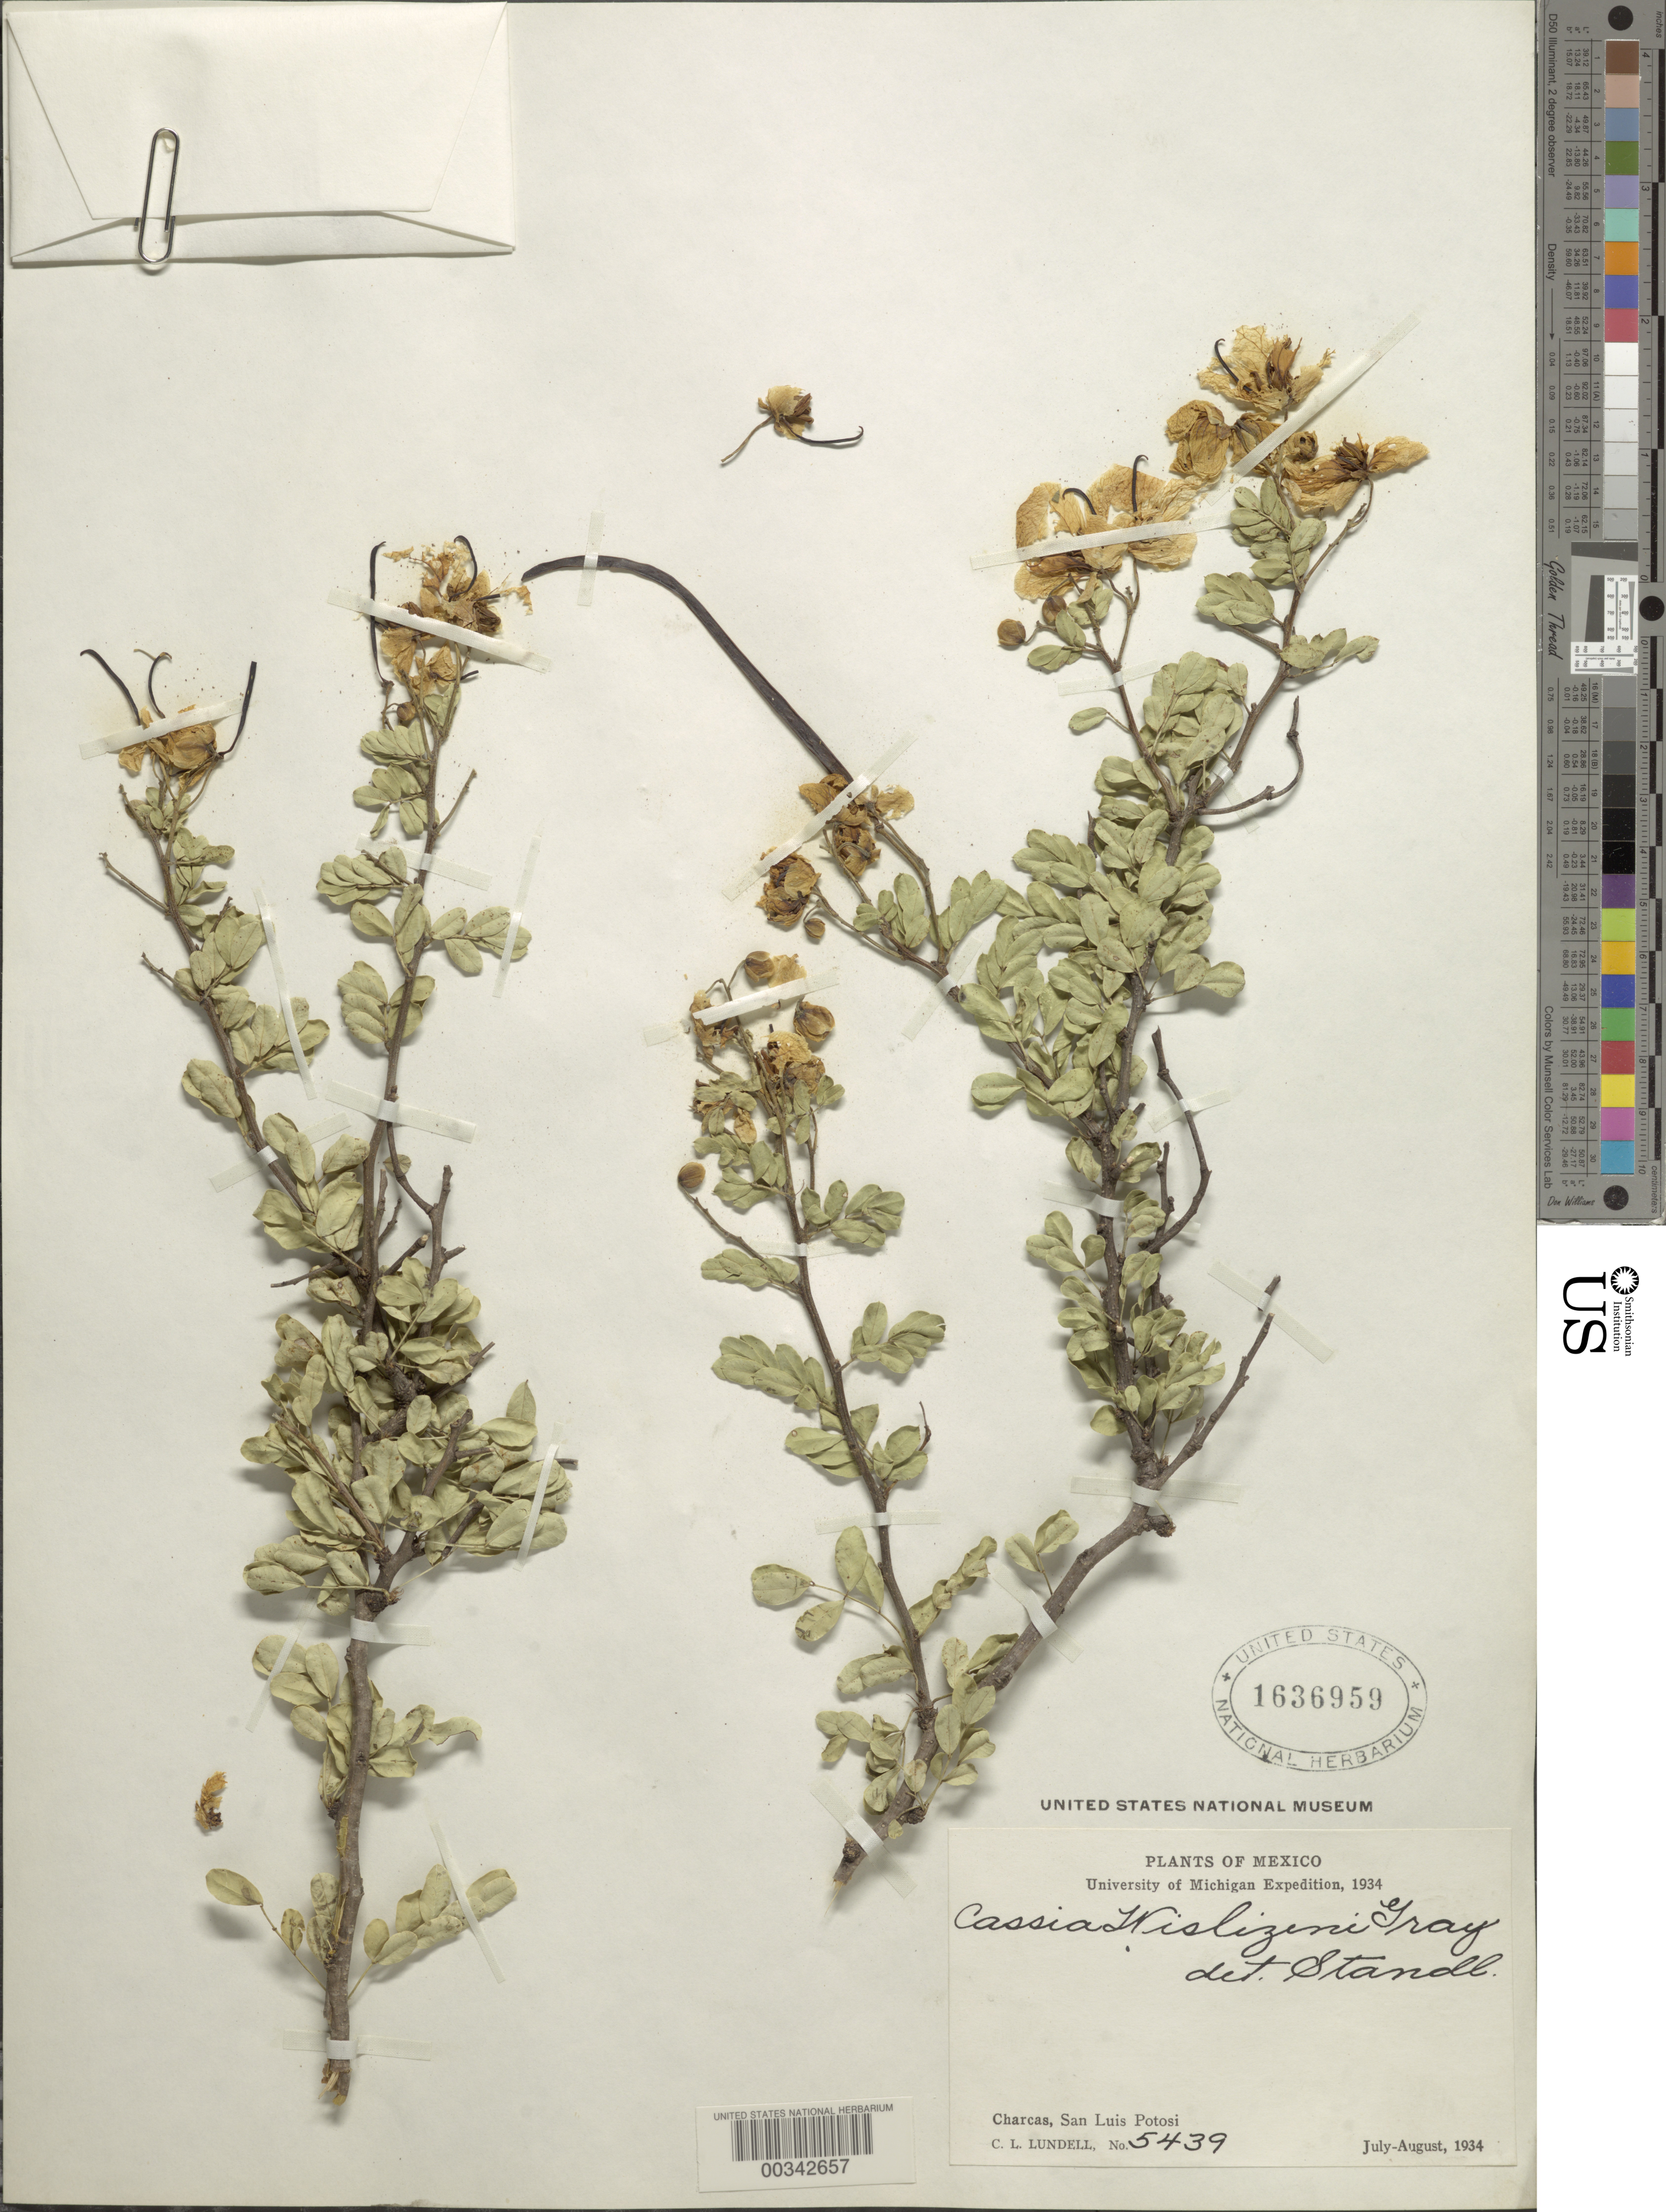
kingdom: Plantae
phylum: Tracheophyta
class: Magnoliopsida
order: Fabales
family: Fabaceae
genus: Senna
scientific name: Senna wislizeni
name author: (A. Gray) H.S. Irwin & Barneby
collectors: C. L. Lundell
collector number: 5439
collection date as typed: Jul 1934 to -- Aug 1934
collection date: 1934-07/1934-08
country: Mexico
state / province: San Luis Potosí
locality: Charcas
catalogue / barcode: US 1636959